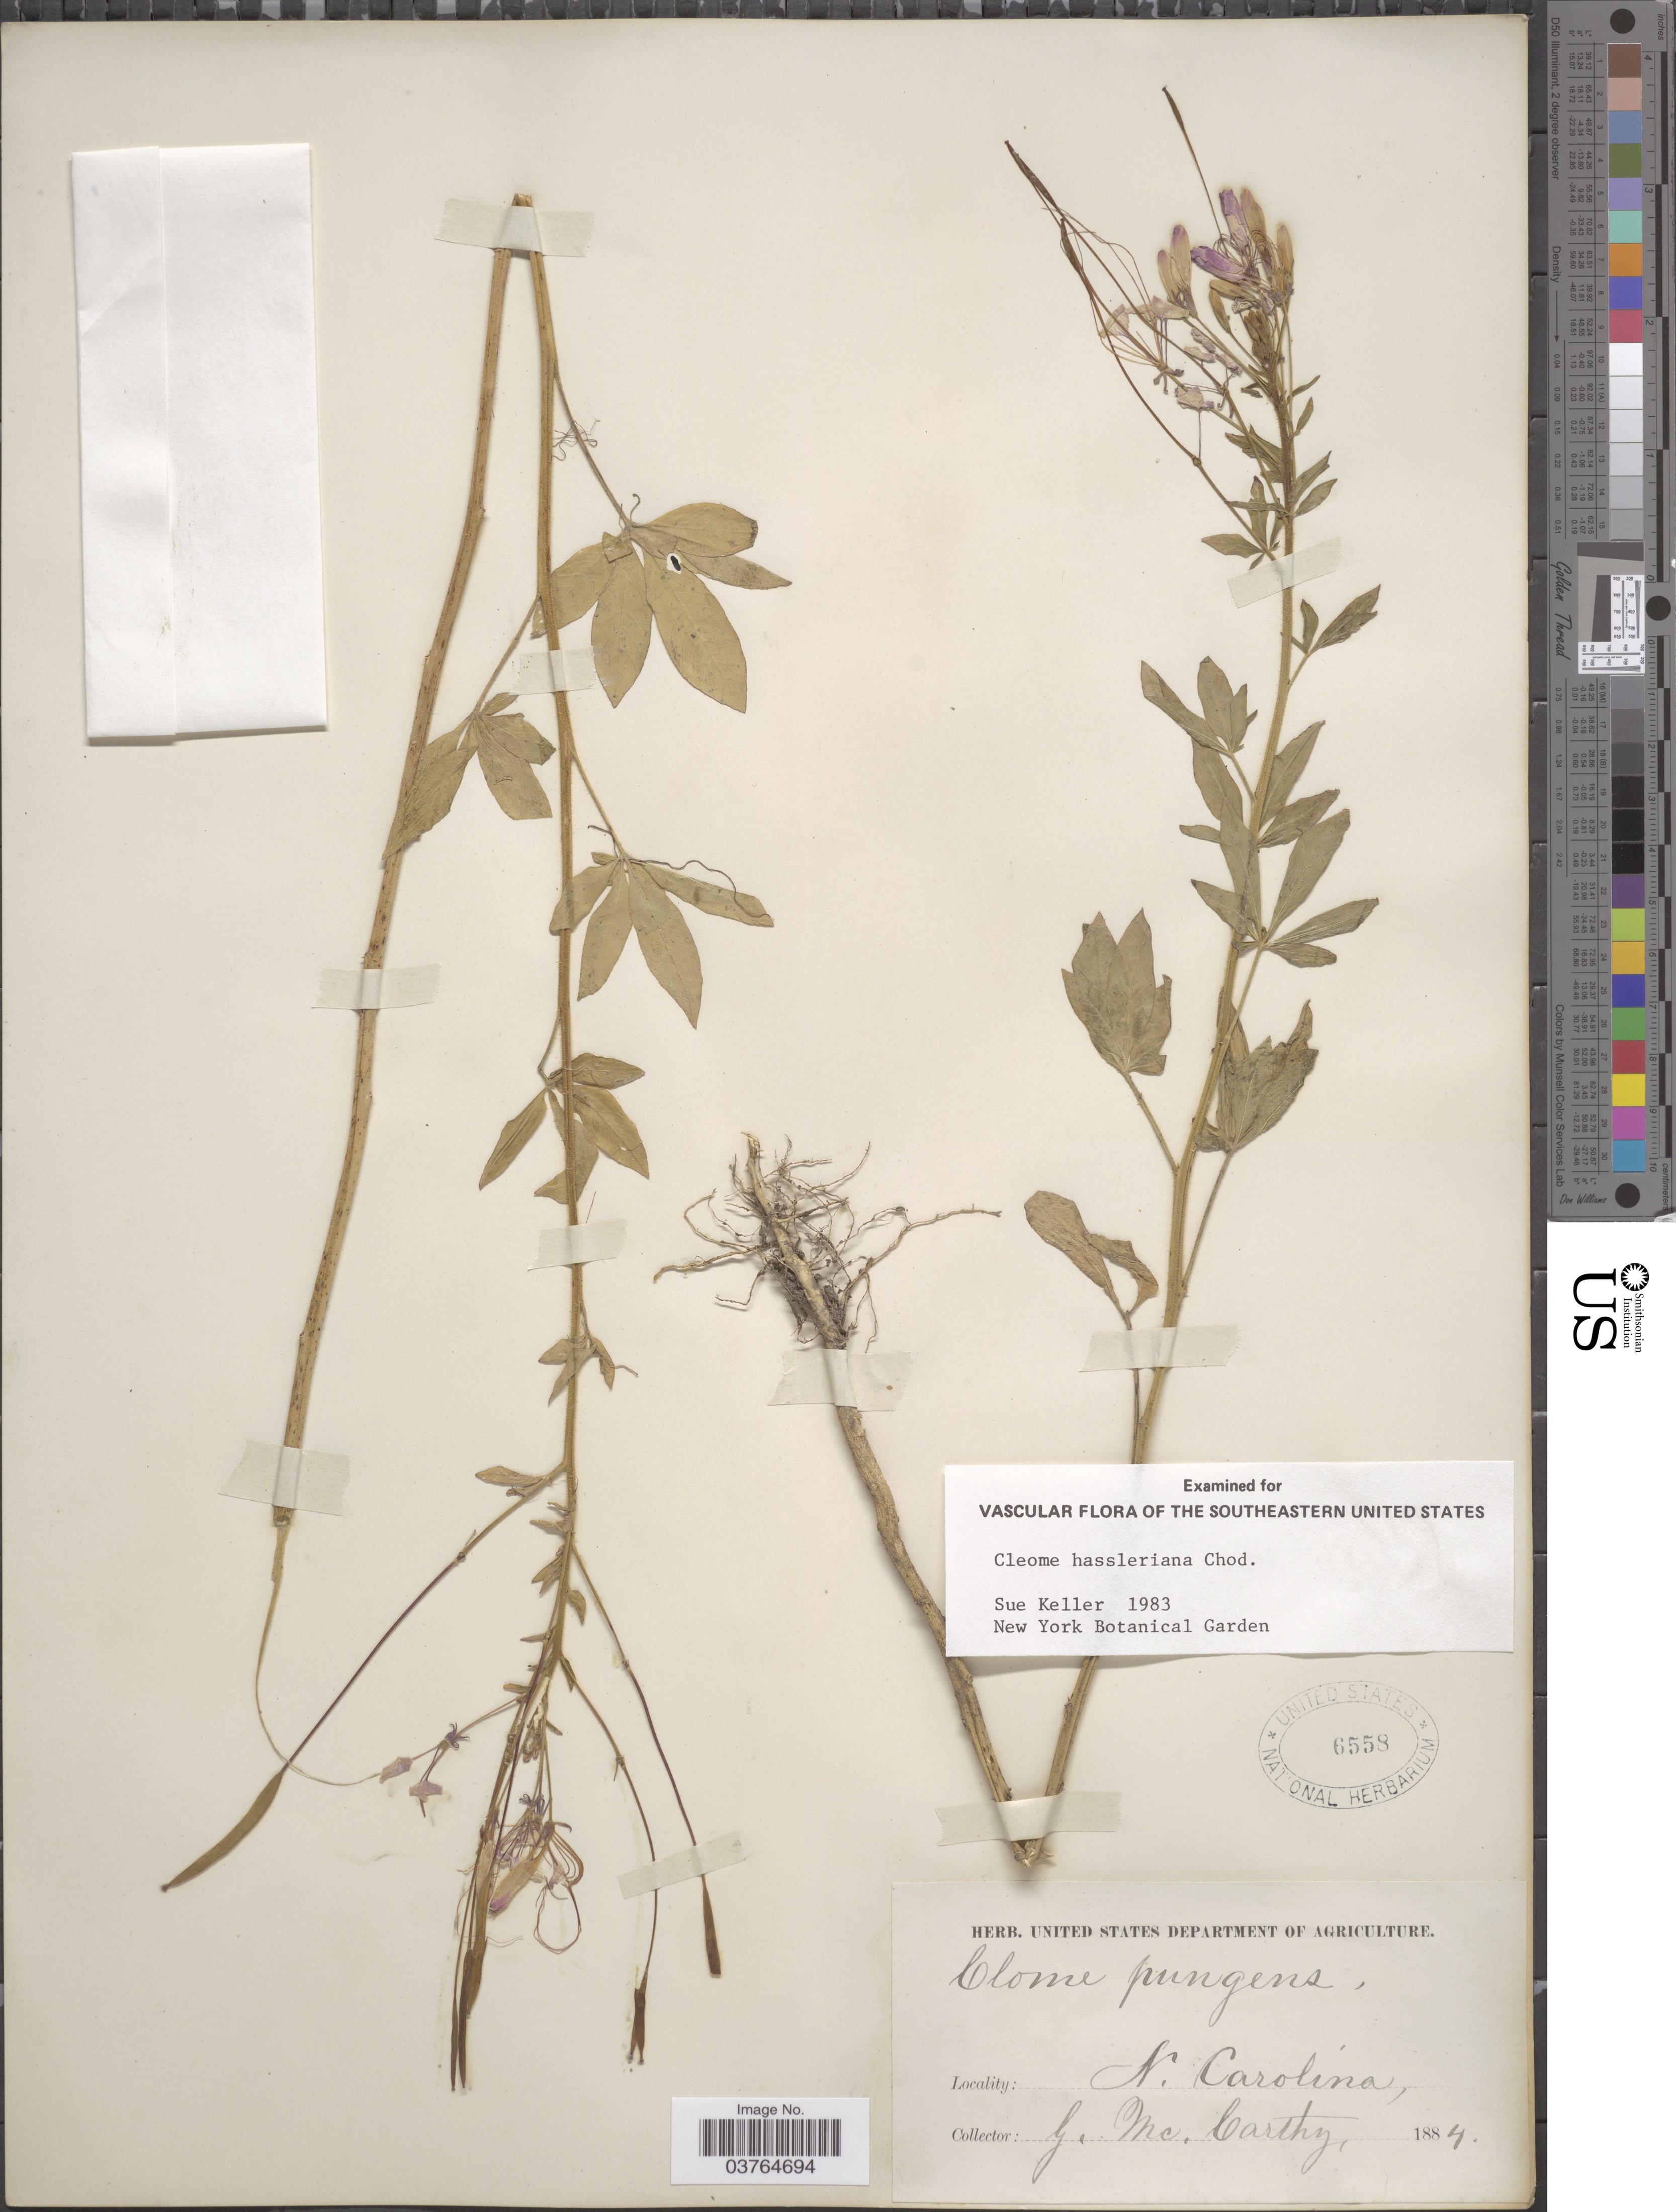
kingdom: Plantae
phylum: Tracheophyta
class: Magnoliopsida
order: Brassicales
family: Cleomaceae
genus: Tarenaya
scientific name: Tarenaya houtteana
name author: (Schltdl.) Soares Neto & Roalson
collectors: G. McCarthy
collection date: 1884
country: United States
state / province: North Carolina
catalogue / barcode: US 6558